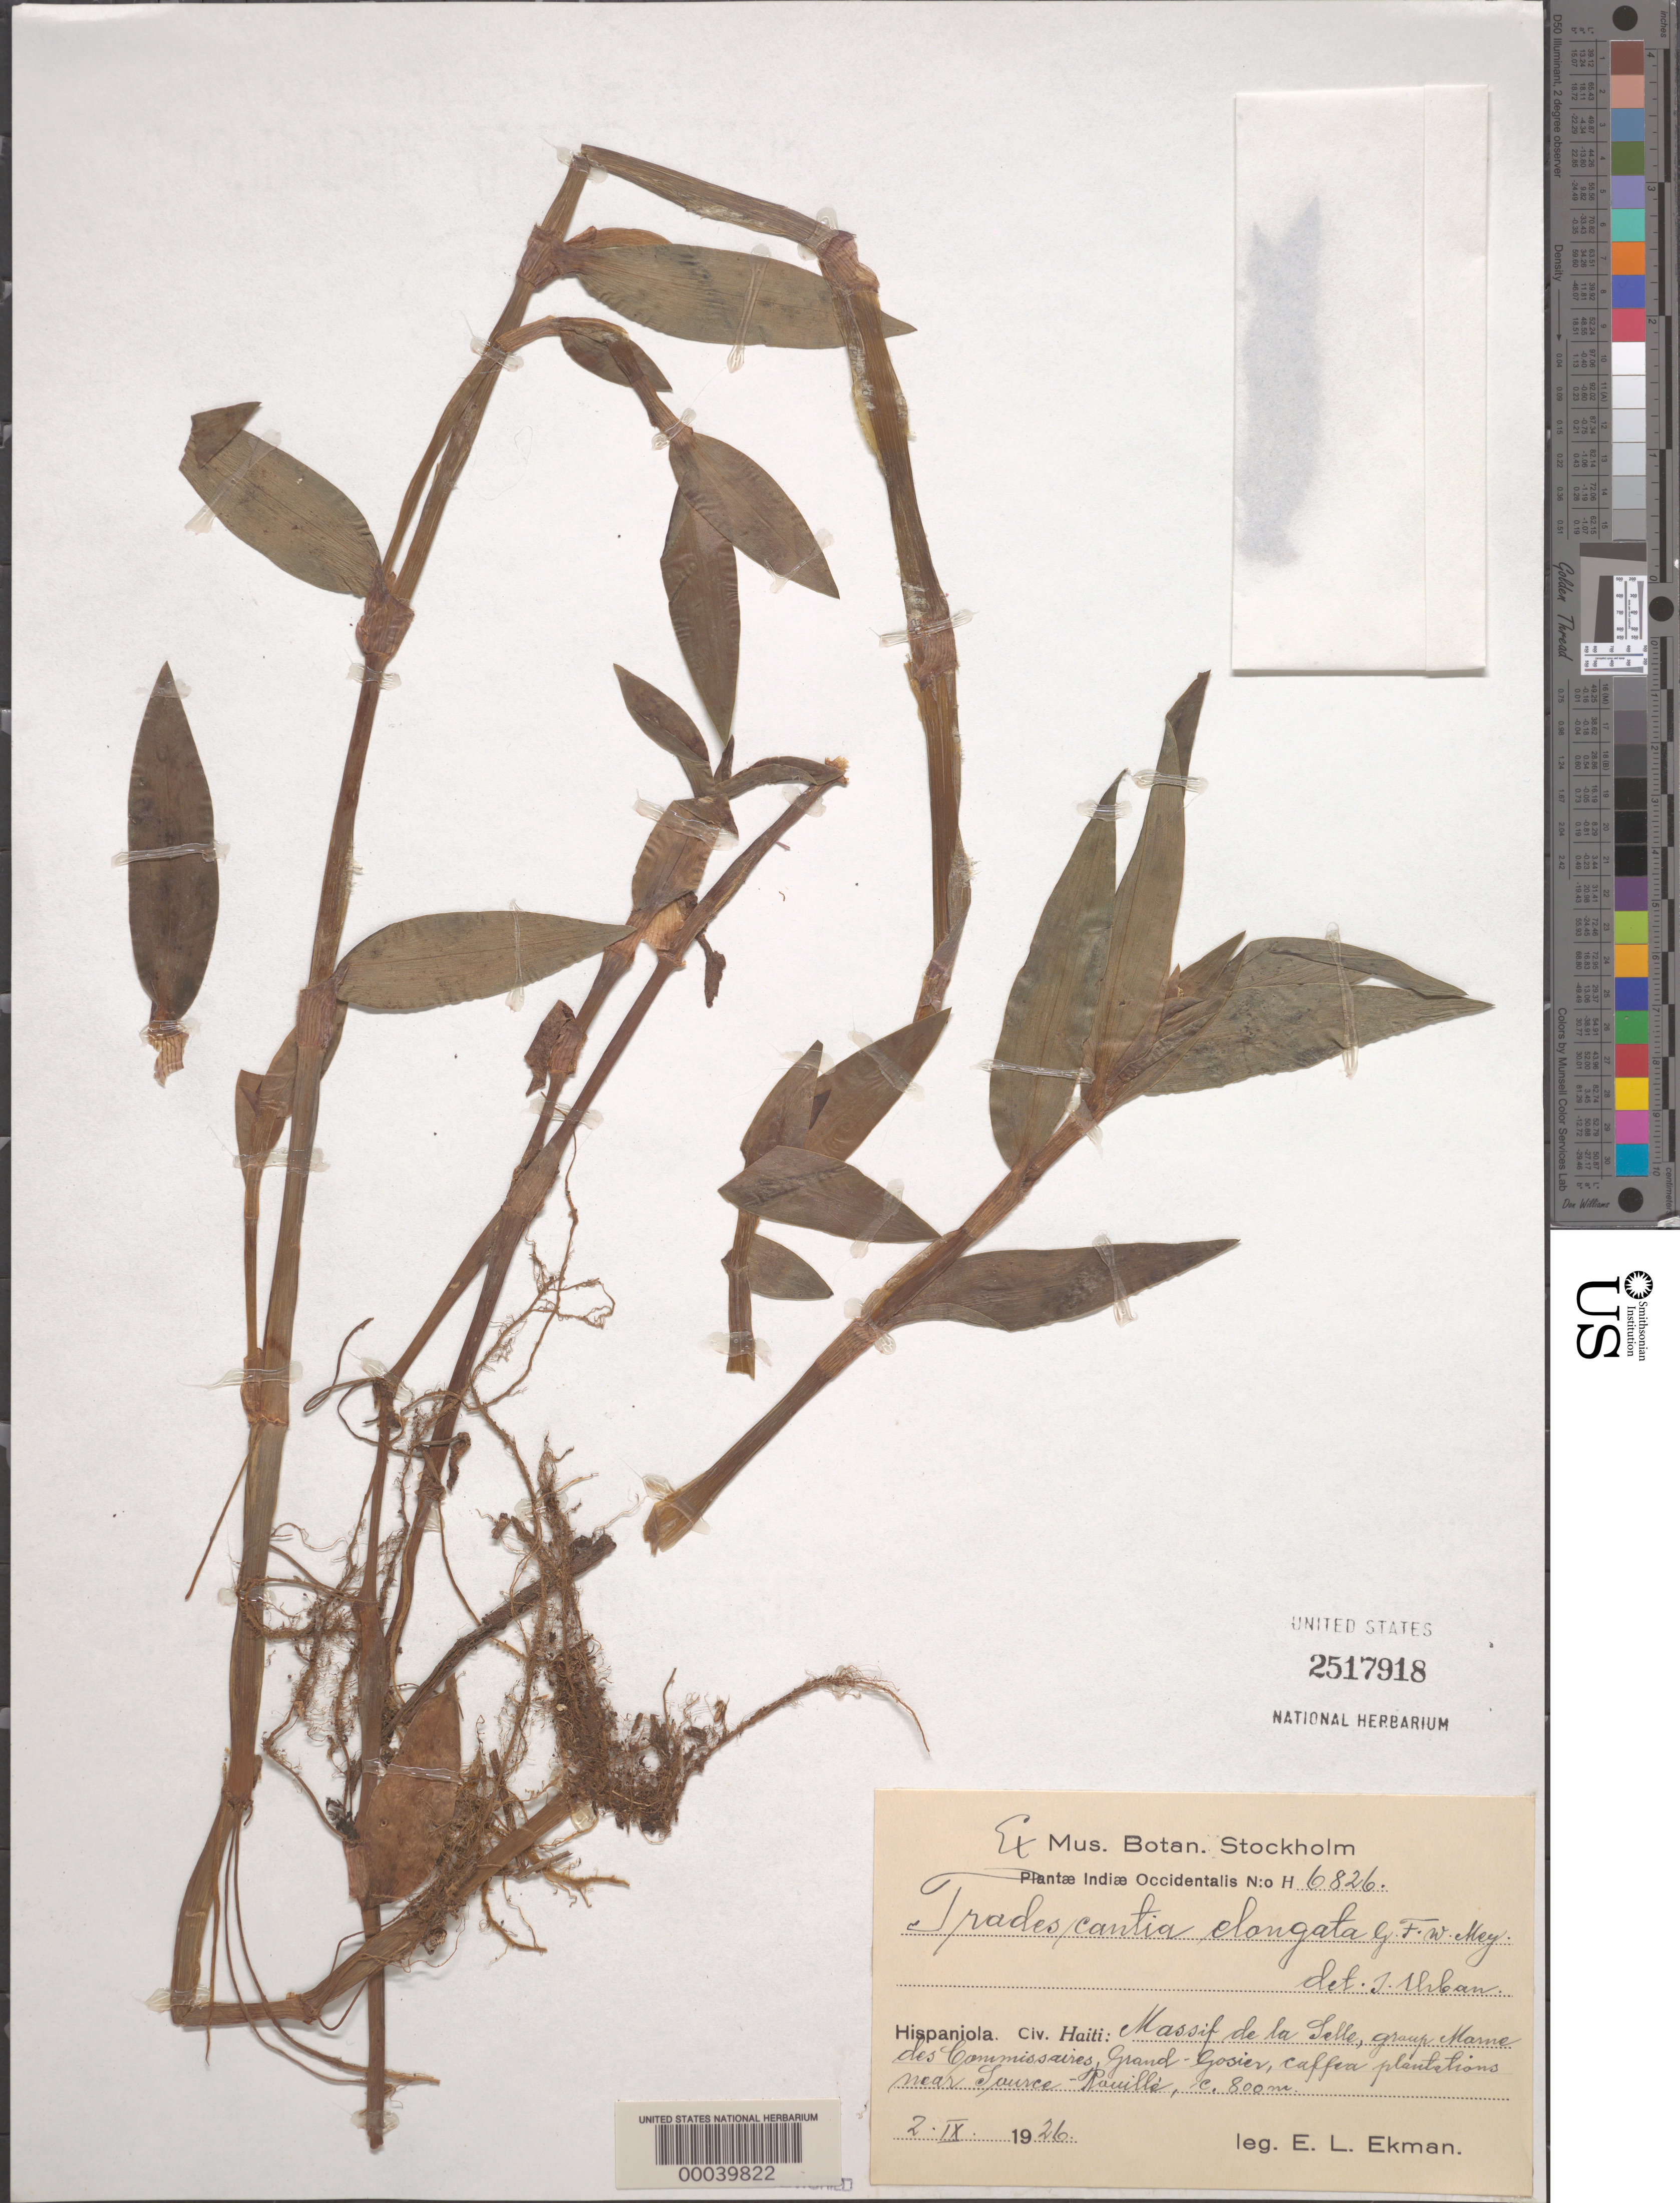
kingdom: Plantae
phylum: Tracheophyta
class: Liliopsida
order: Commelinales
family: Commelinaceae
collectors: E. L. Ekman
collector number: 6826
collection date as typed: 02 Sep 1926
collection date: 1926-09-02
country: Haiti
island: Hispaniola Island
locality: Massif de la selle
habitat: Coffee plantation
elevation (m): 800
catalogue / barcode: US 2517918